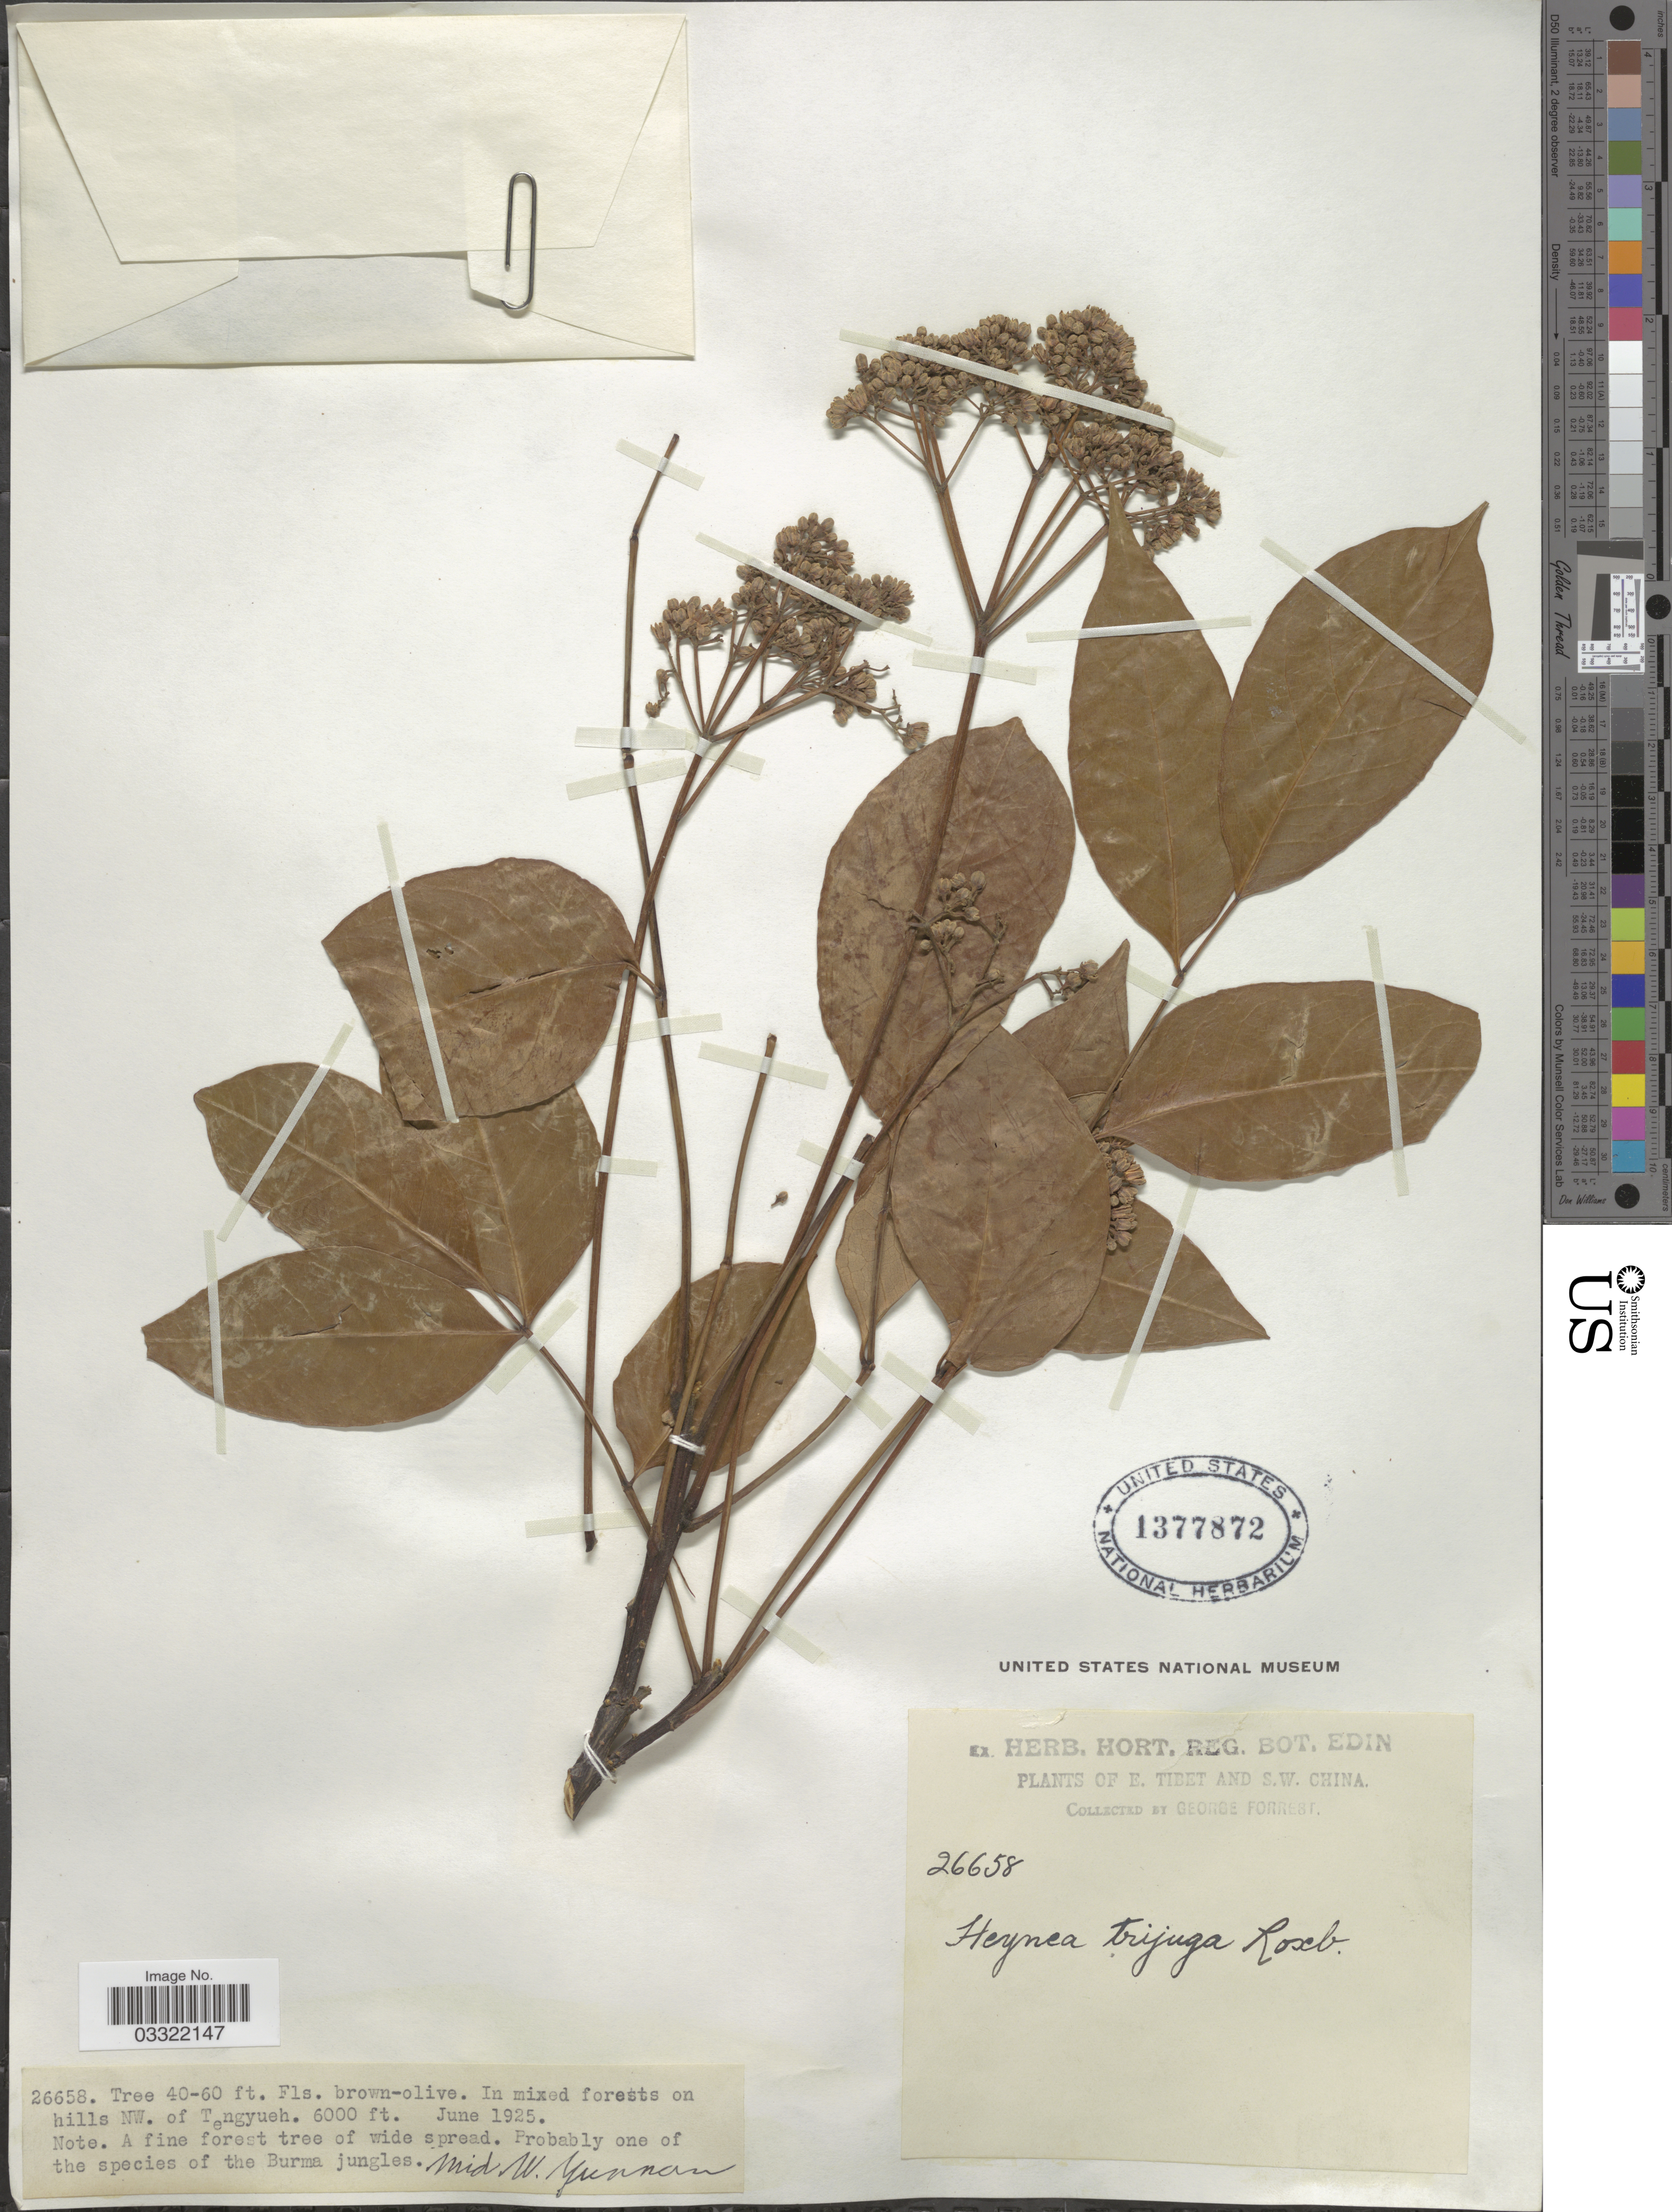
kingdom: Plantae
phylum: Tracheophyta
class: Magnoliopsida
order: Sapindales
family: Meliaceae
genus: Heynea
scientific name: Heynea trijuga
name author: Roxb.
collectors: G. Forrest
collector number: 26658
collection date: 1925-06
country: China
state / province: Xizang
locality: E. Tibet and S.W. China. On hills NW. of Tengyueh.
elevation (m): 1829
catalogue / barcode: US 1377872